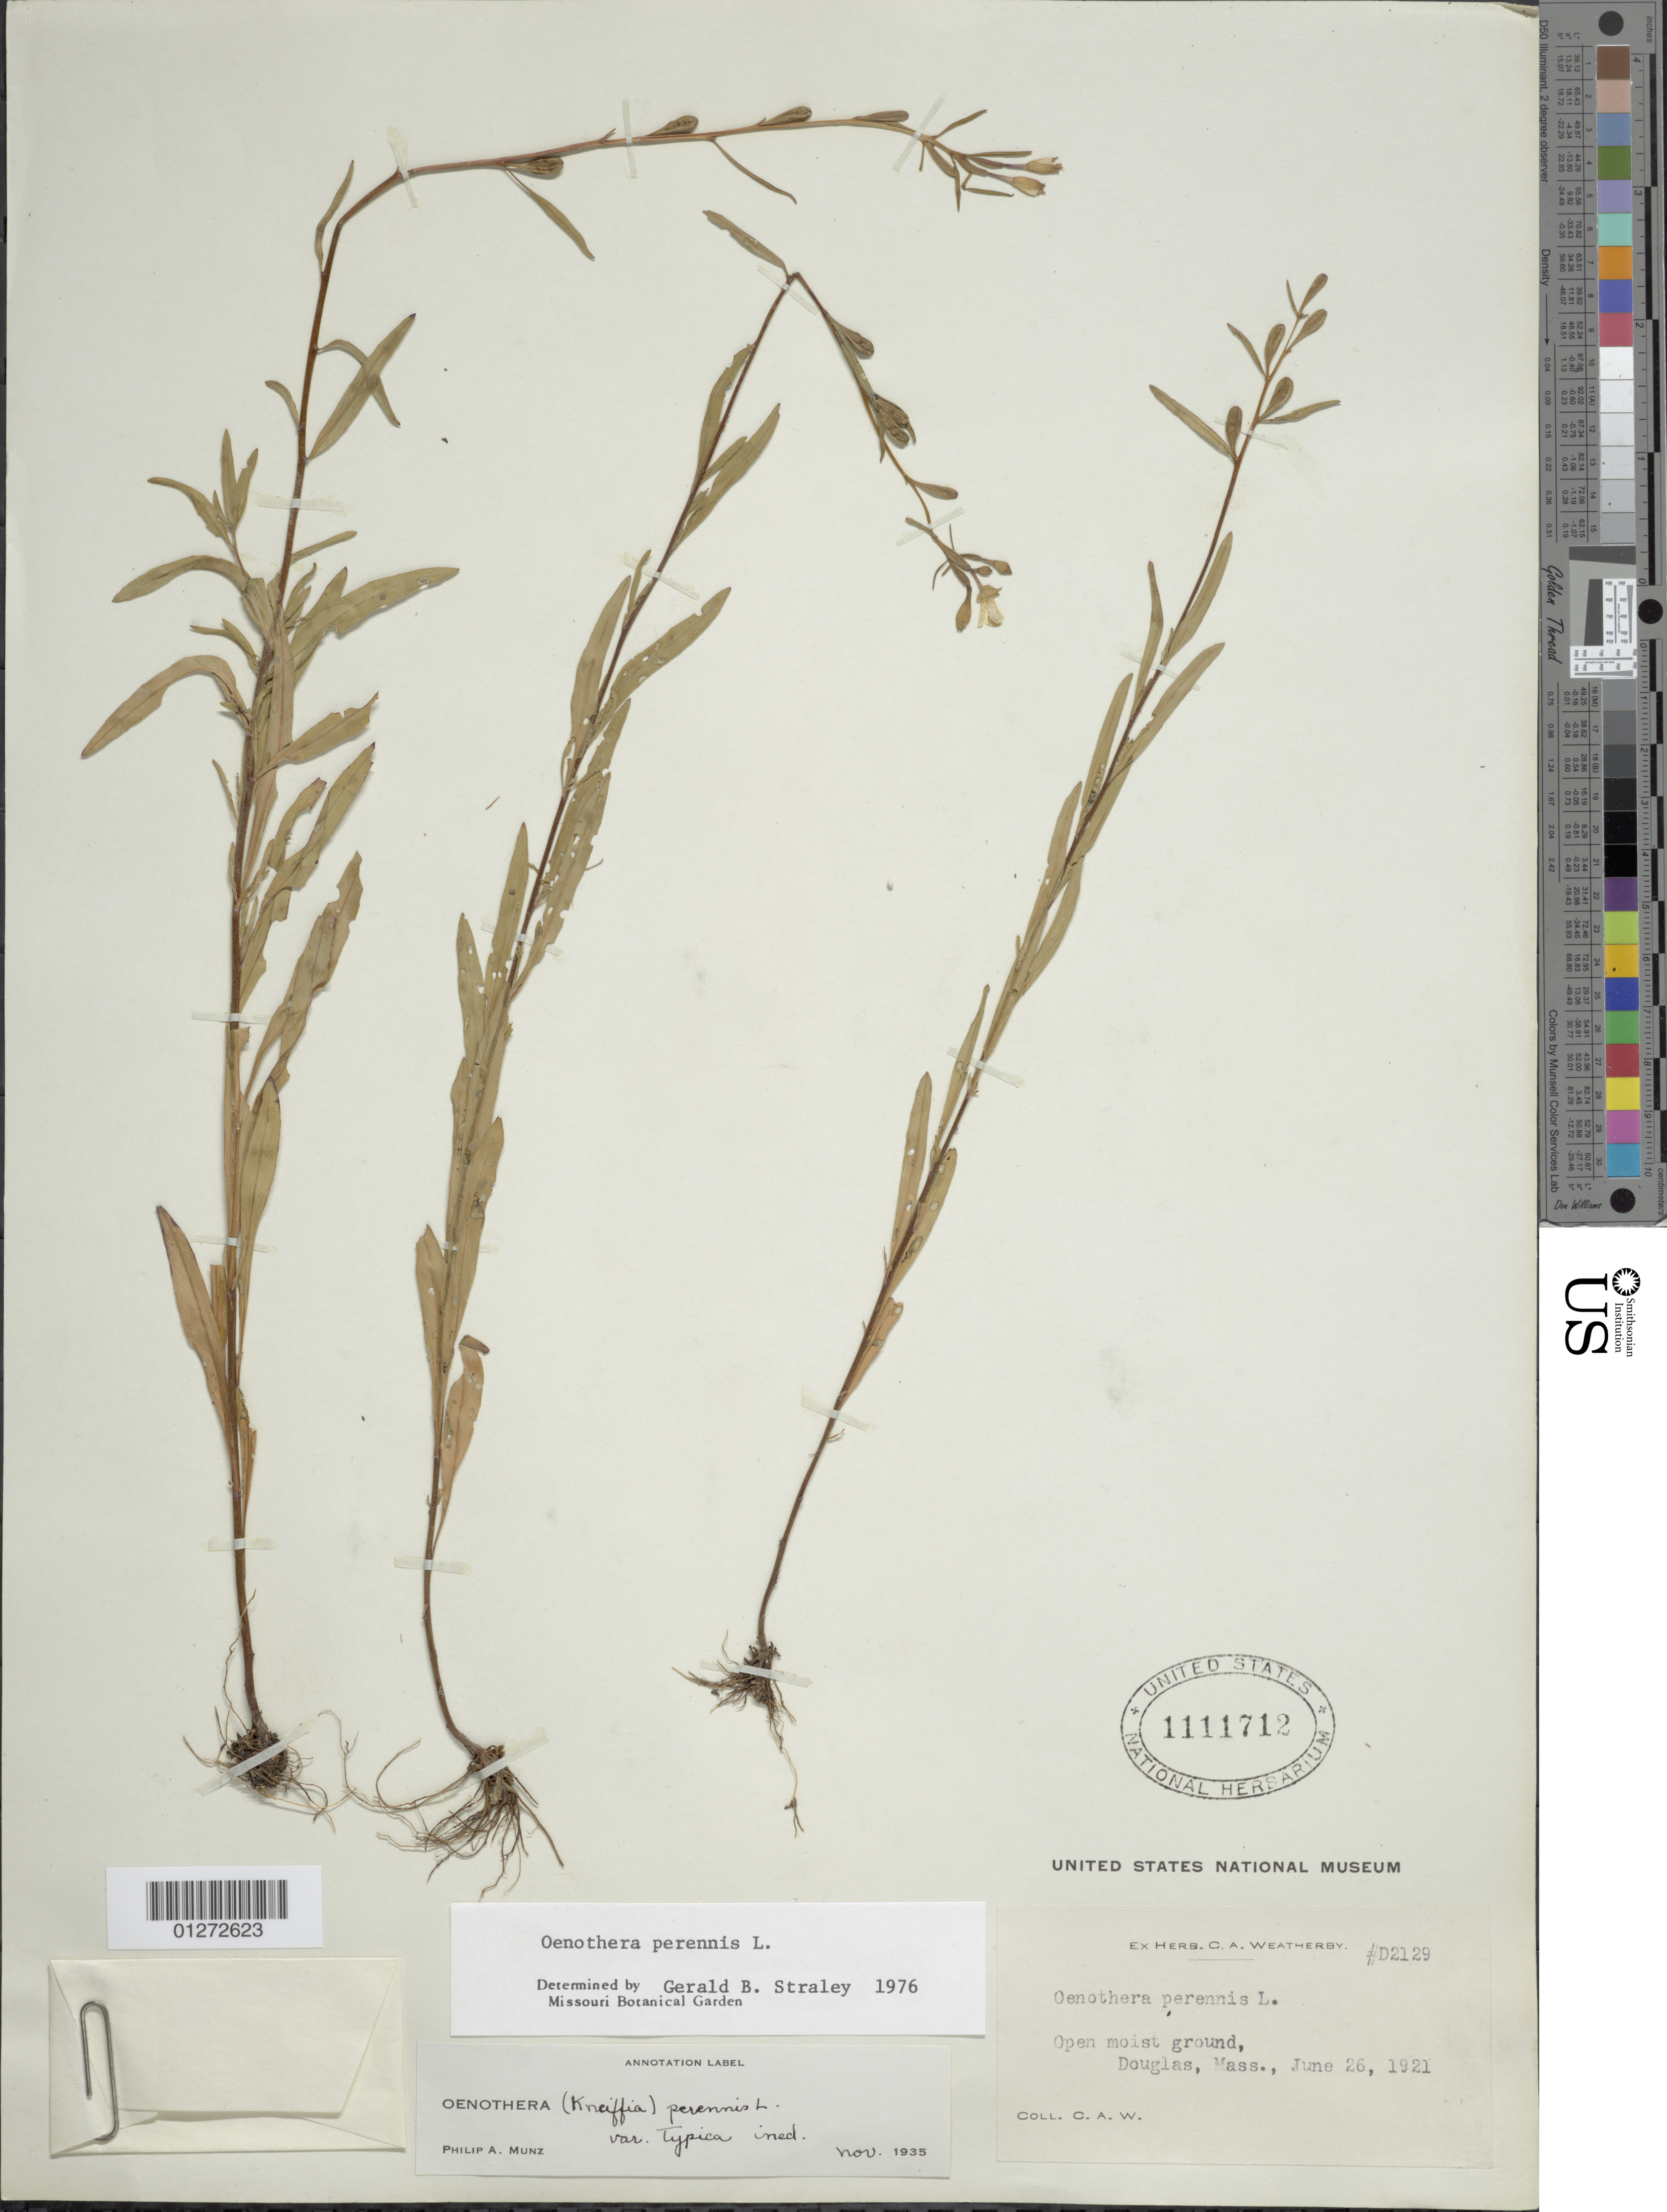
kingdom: Plantae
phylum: Tracheophyta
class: Magnoliopsida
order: Myrtales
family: Onagraceae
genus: Oenothera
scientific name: Oenothera perennis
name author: L.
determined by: Straley, G. B.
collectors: C. A. Weatherby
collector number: D2129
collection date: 1921-06-26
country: United States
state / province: Massachusetts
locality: Douglas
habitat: Open moist ground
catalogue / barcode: US 1111712